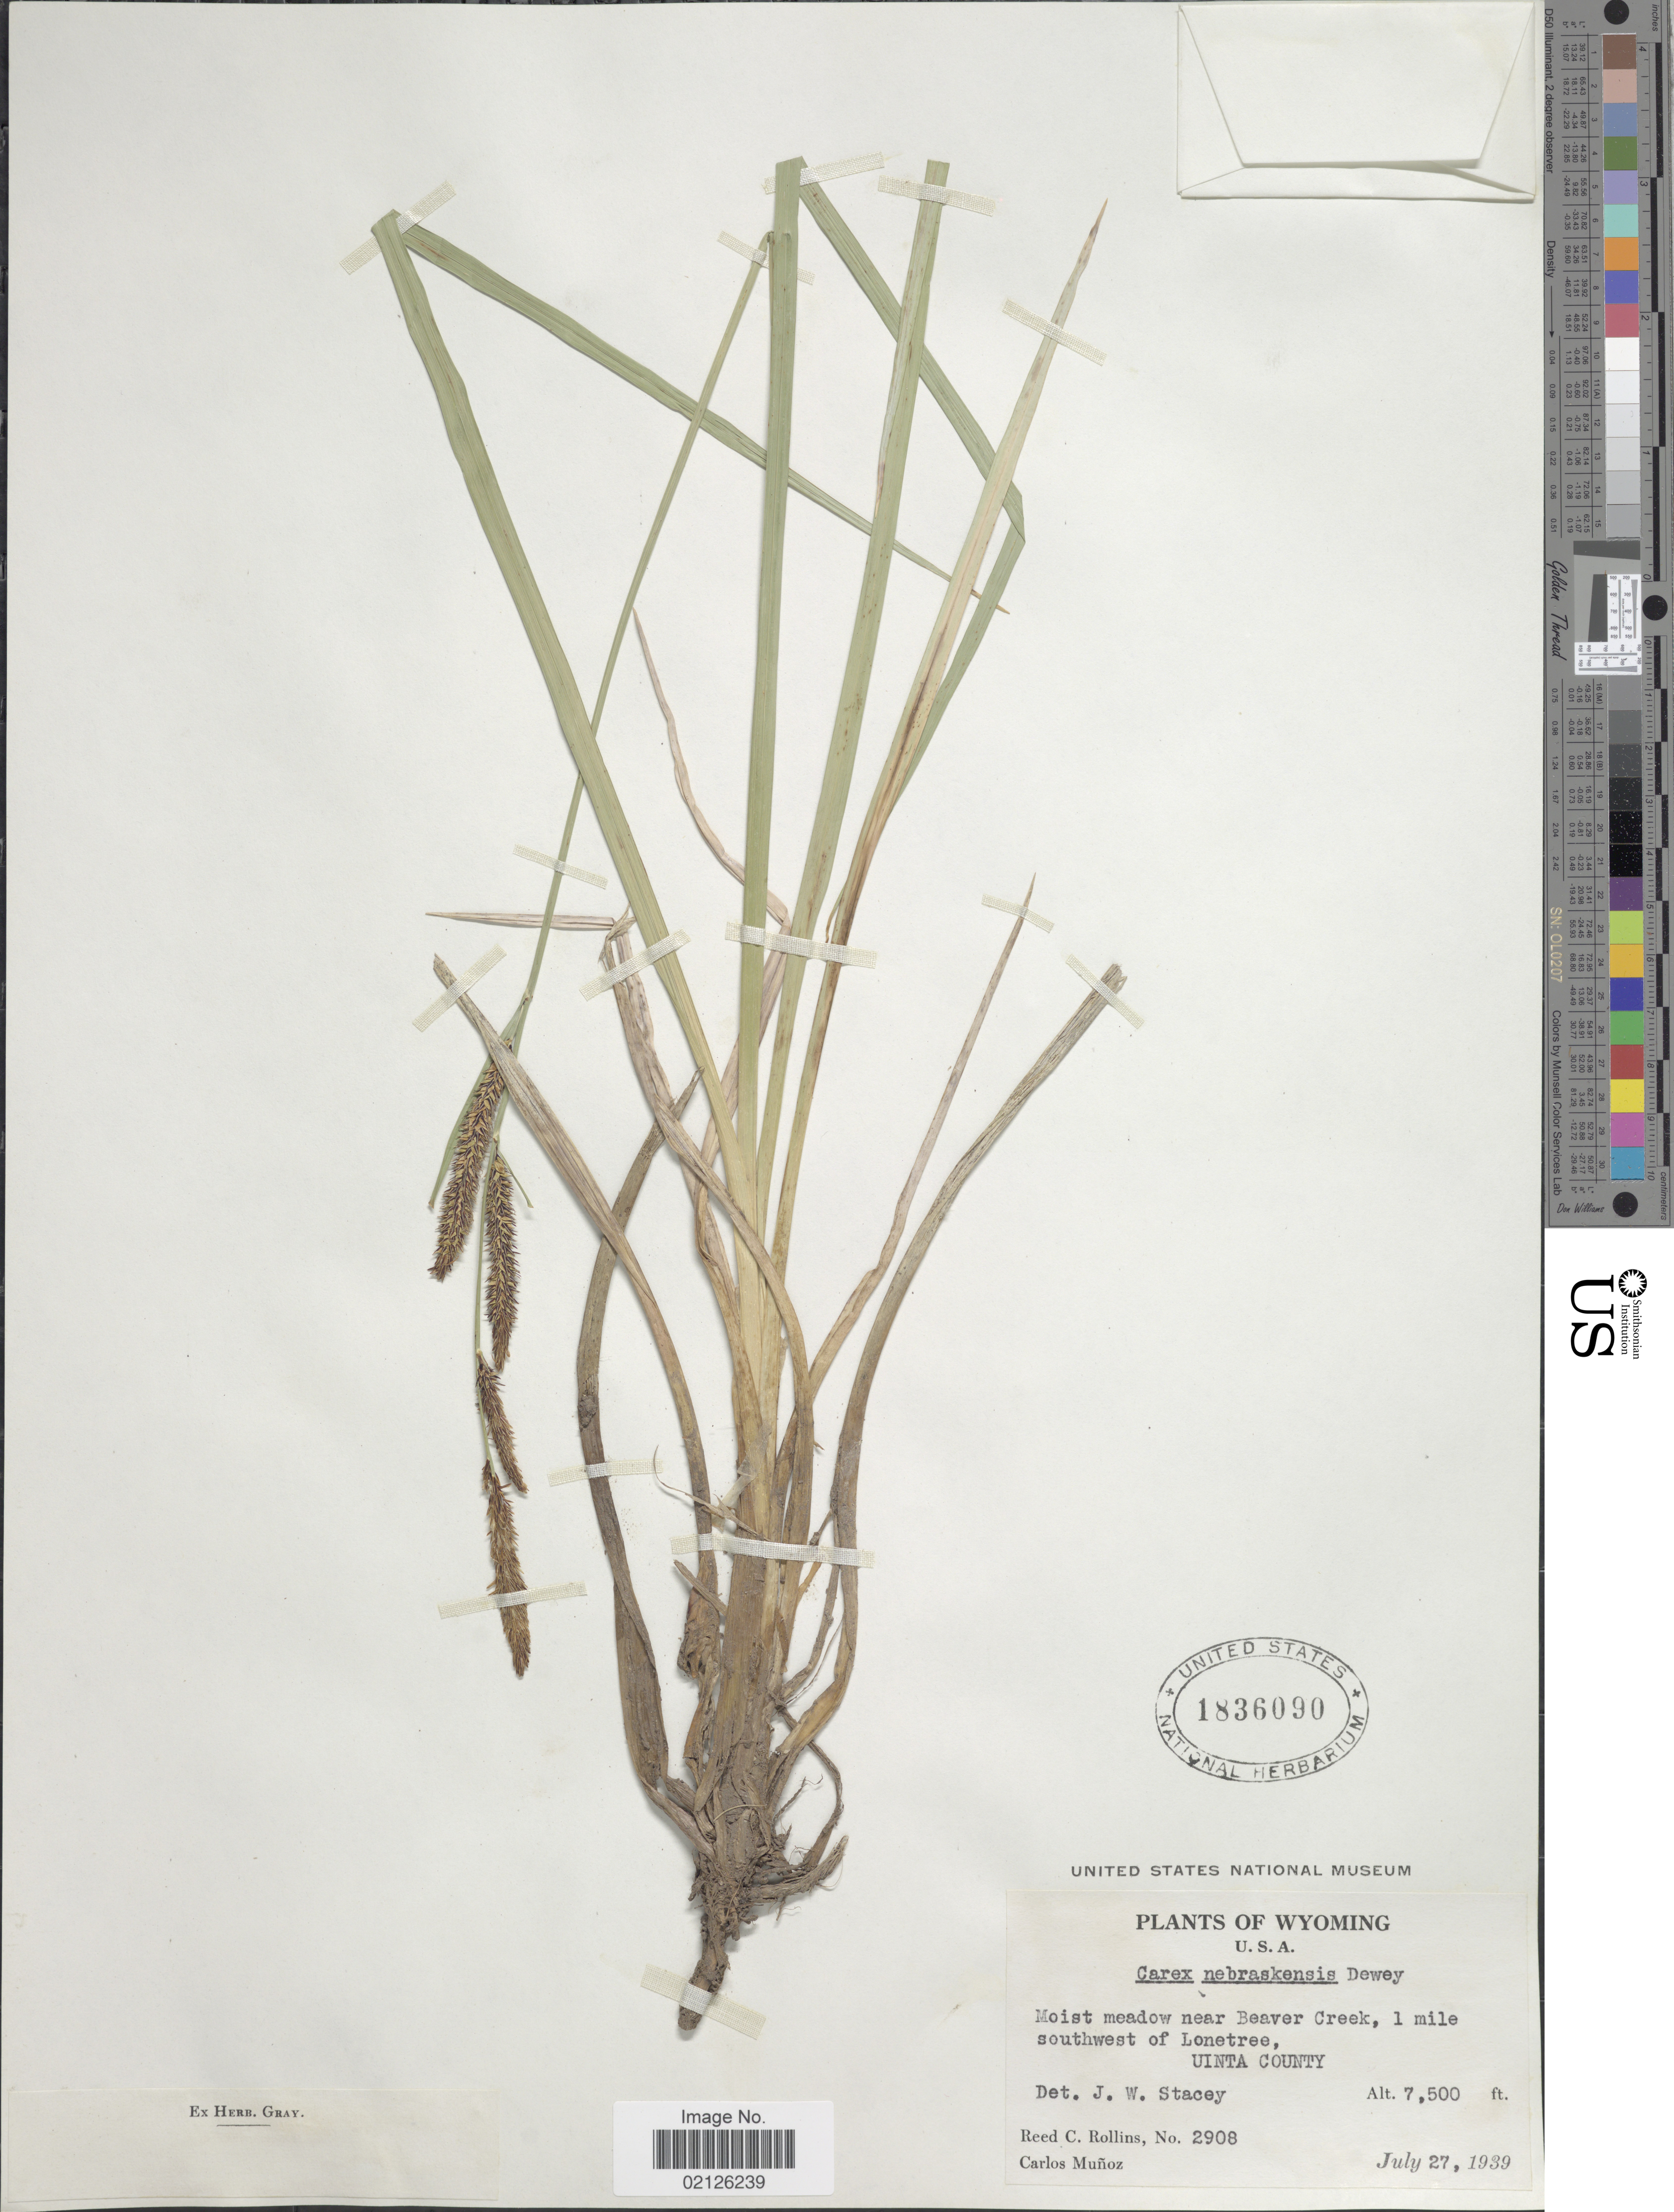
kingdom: Plantae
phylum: Tracheophyta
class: Liliopsida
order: Poales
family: Cyperaceae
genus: Carex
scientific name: Carex nebrascensis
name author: Dewey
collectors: R. C. Rollins & C. Muñoz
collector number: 2908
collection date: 1939-07-27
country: United States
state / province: Wyoming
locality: Moist meadow near Beaver Creek, 1 mile southwest of Lonetree, Uinta County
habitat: moist meadow near creek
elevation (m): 2286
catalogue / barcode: US 1836090